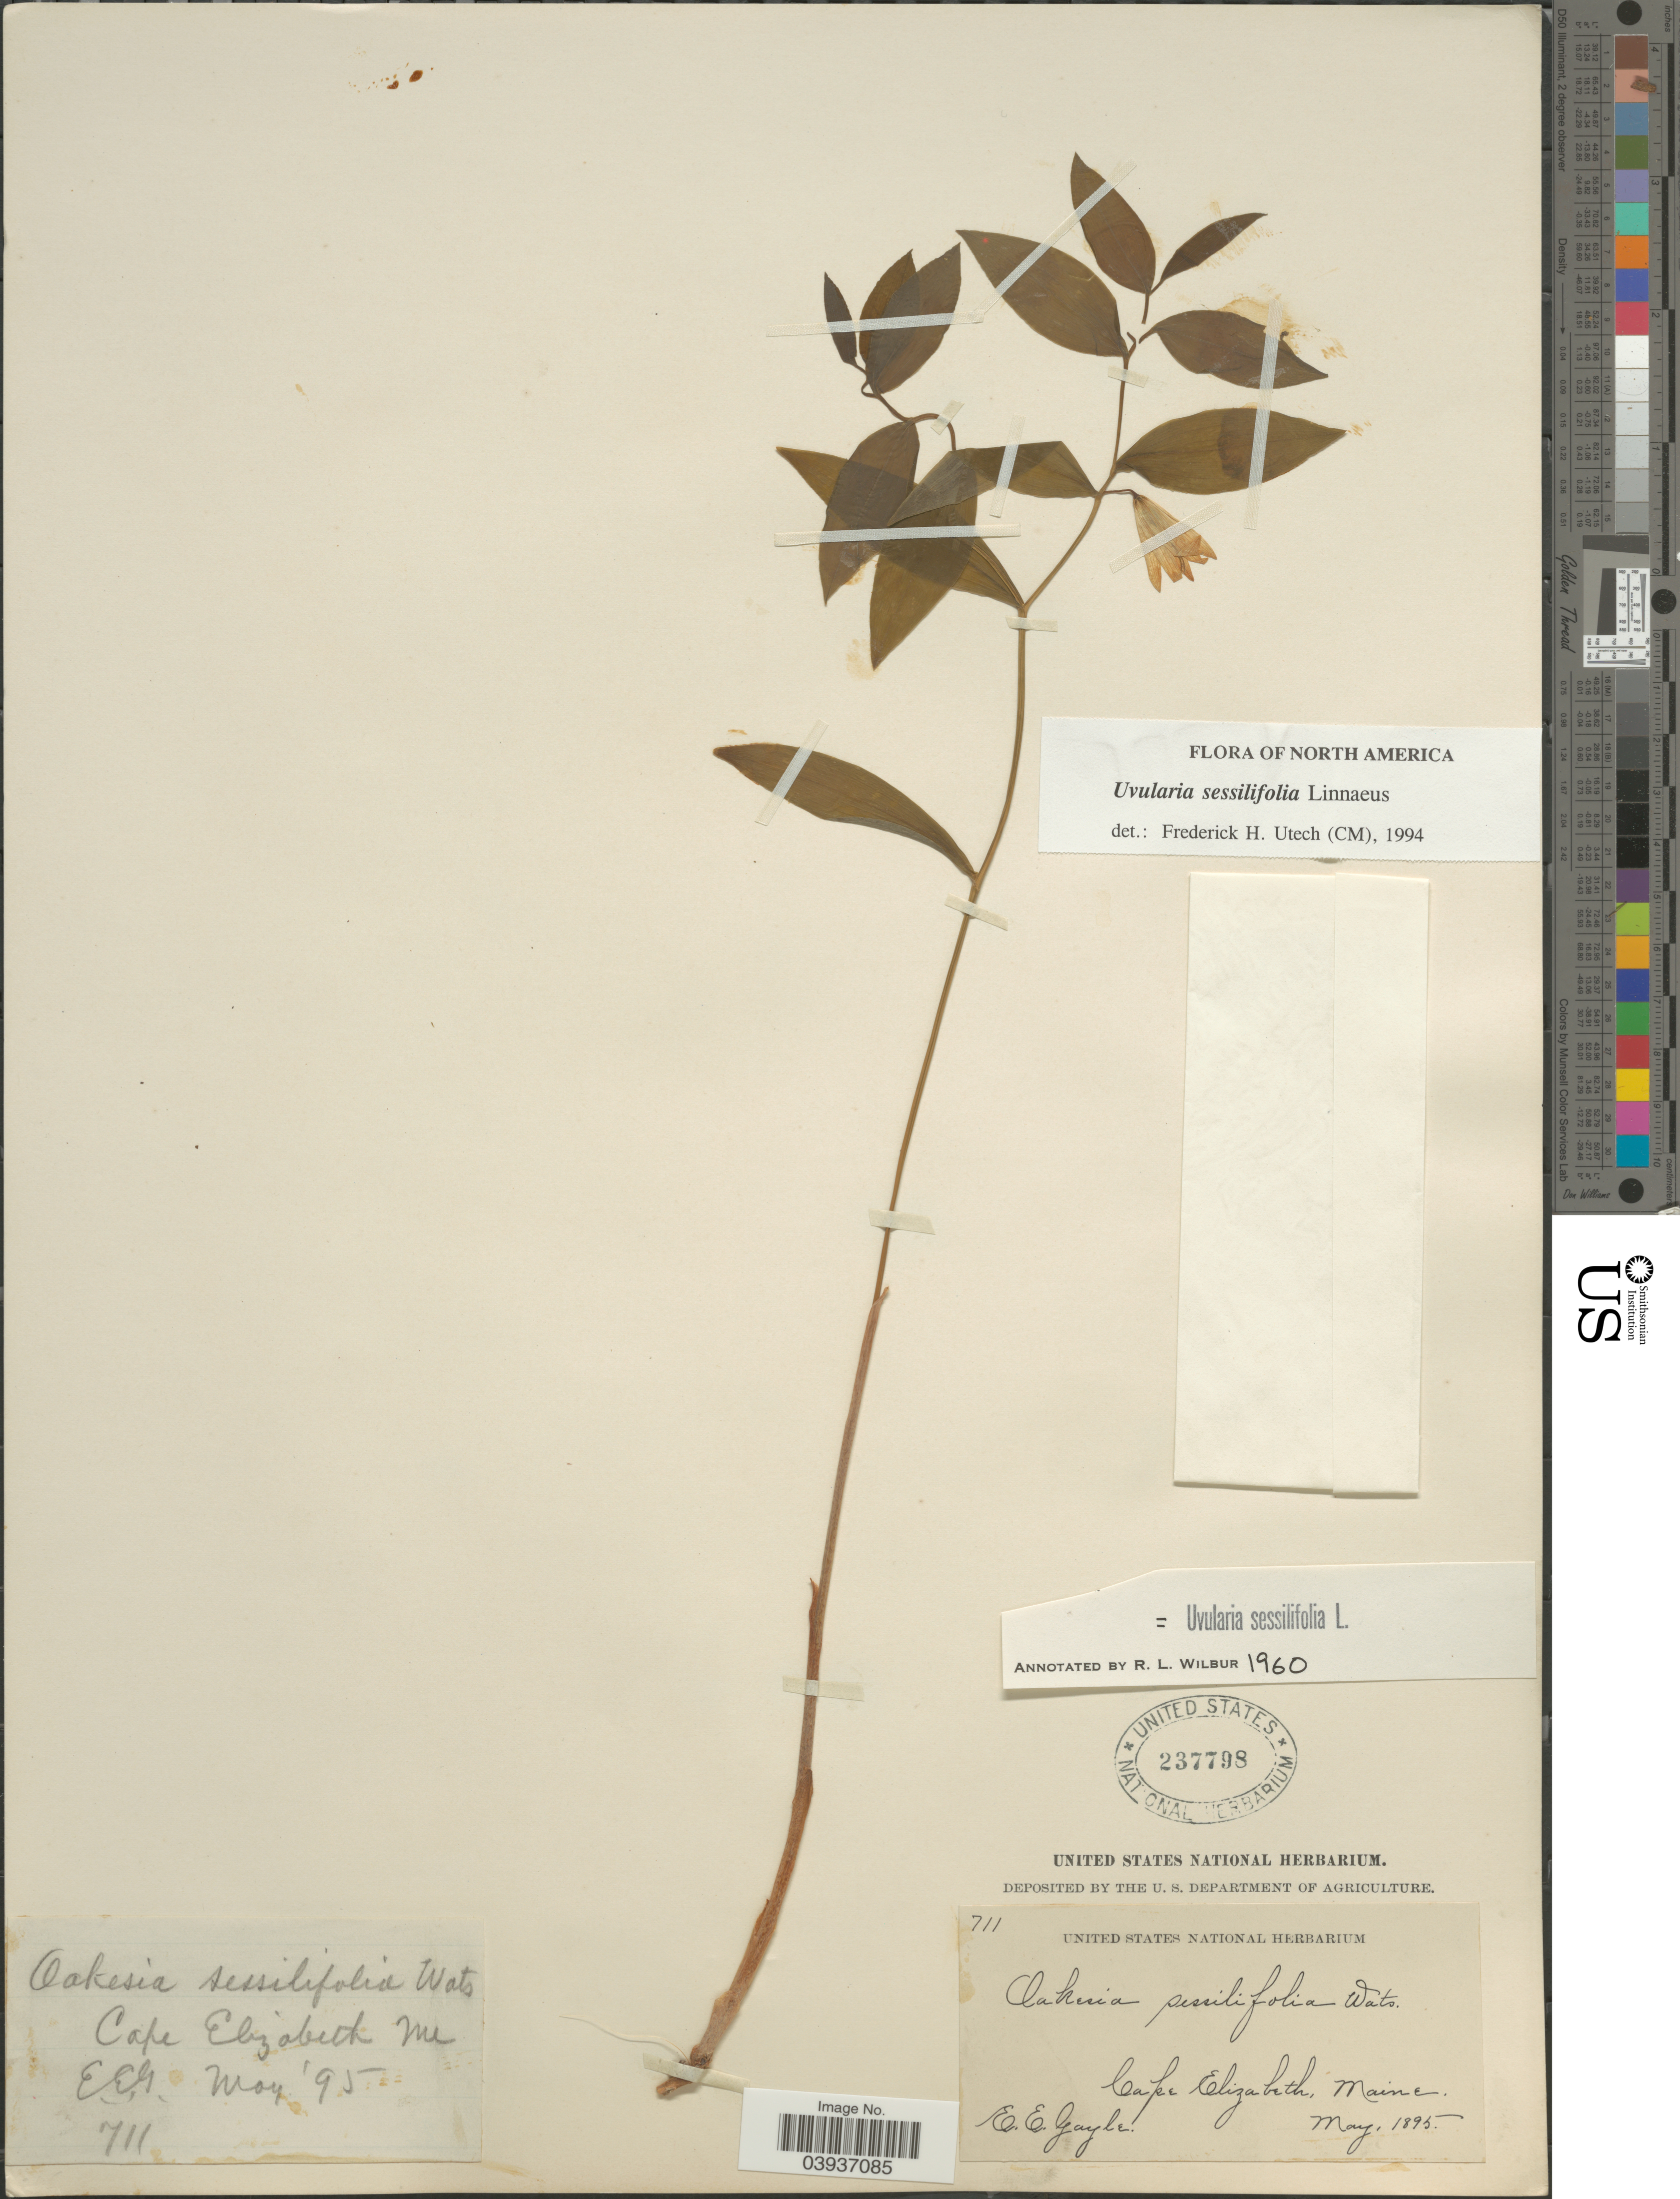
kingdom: Plantae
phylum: Tracheophyta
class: Liliopsida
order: Liliales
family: Colchicaceae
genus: Uvularia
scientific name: Uvularia sessilifolia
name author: L.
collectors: E. Gayle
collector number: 711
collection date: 1895-05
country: United States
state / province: Maine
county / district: Cumberland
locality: Cape Elizabeth.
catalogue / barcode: US 237798